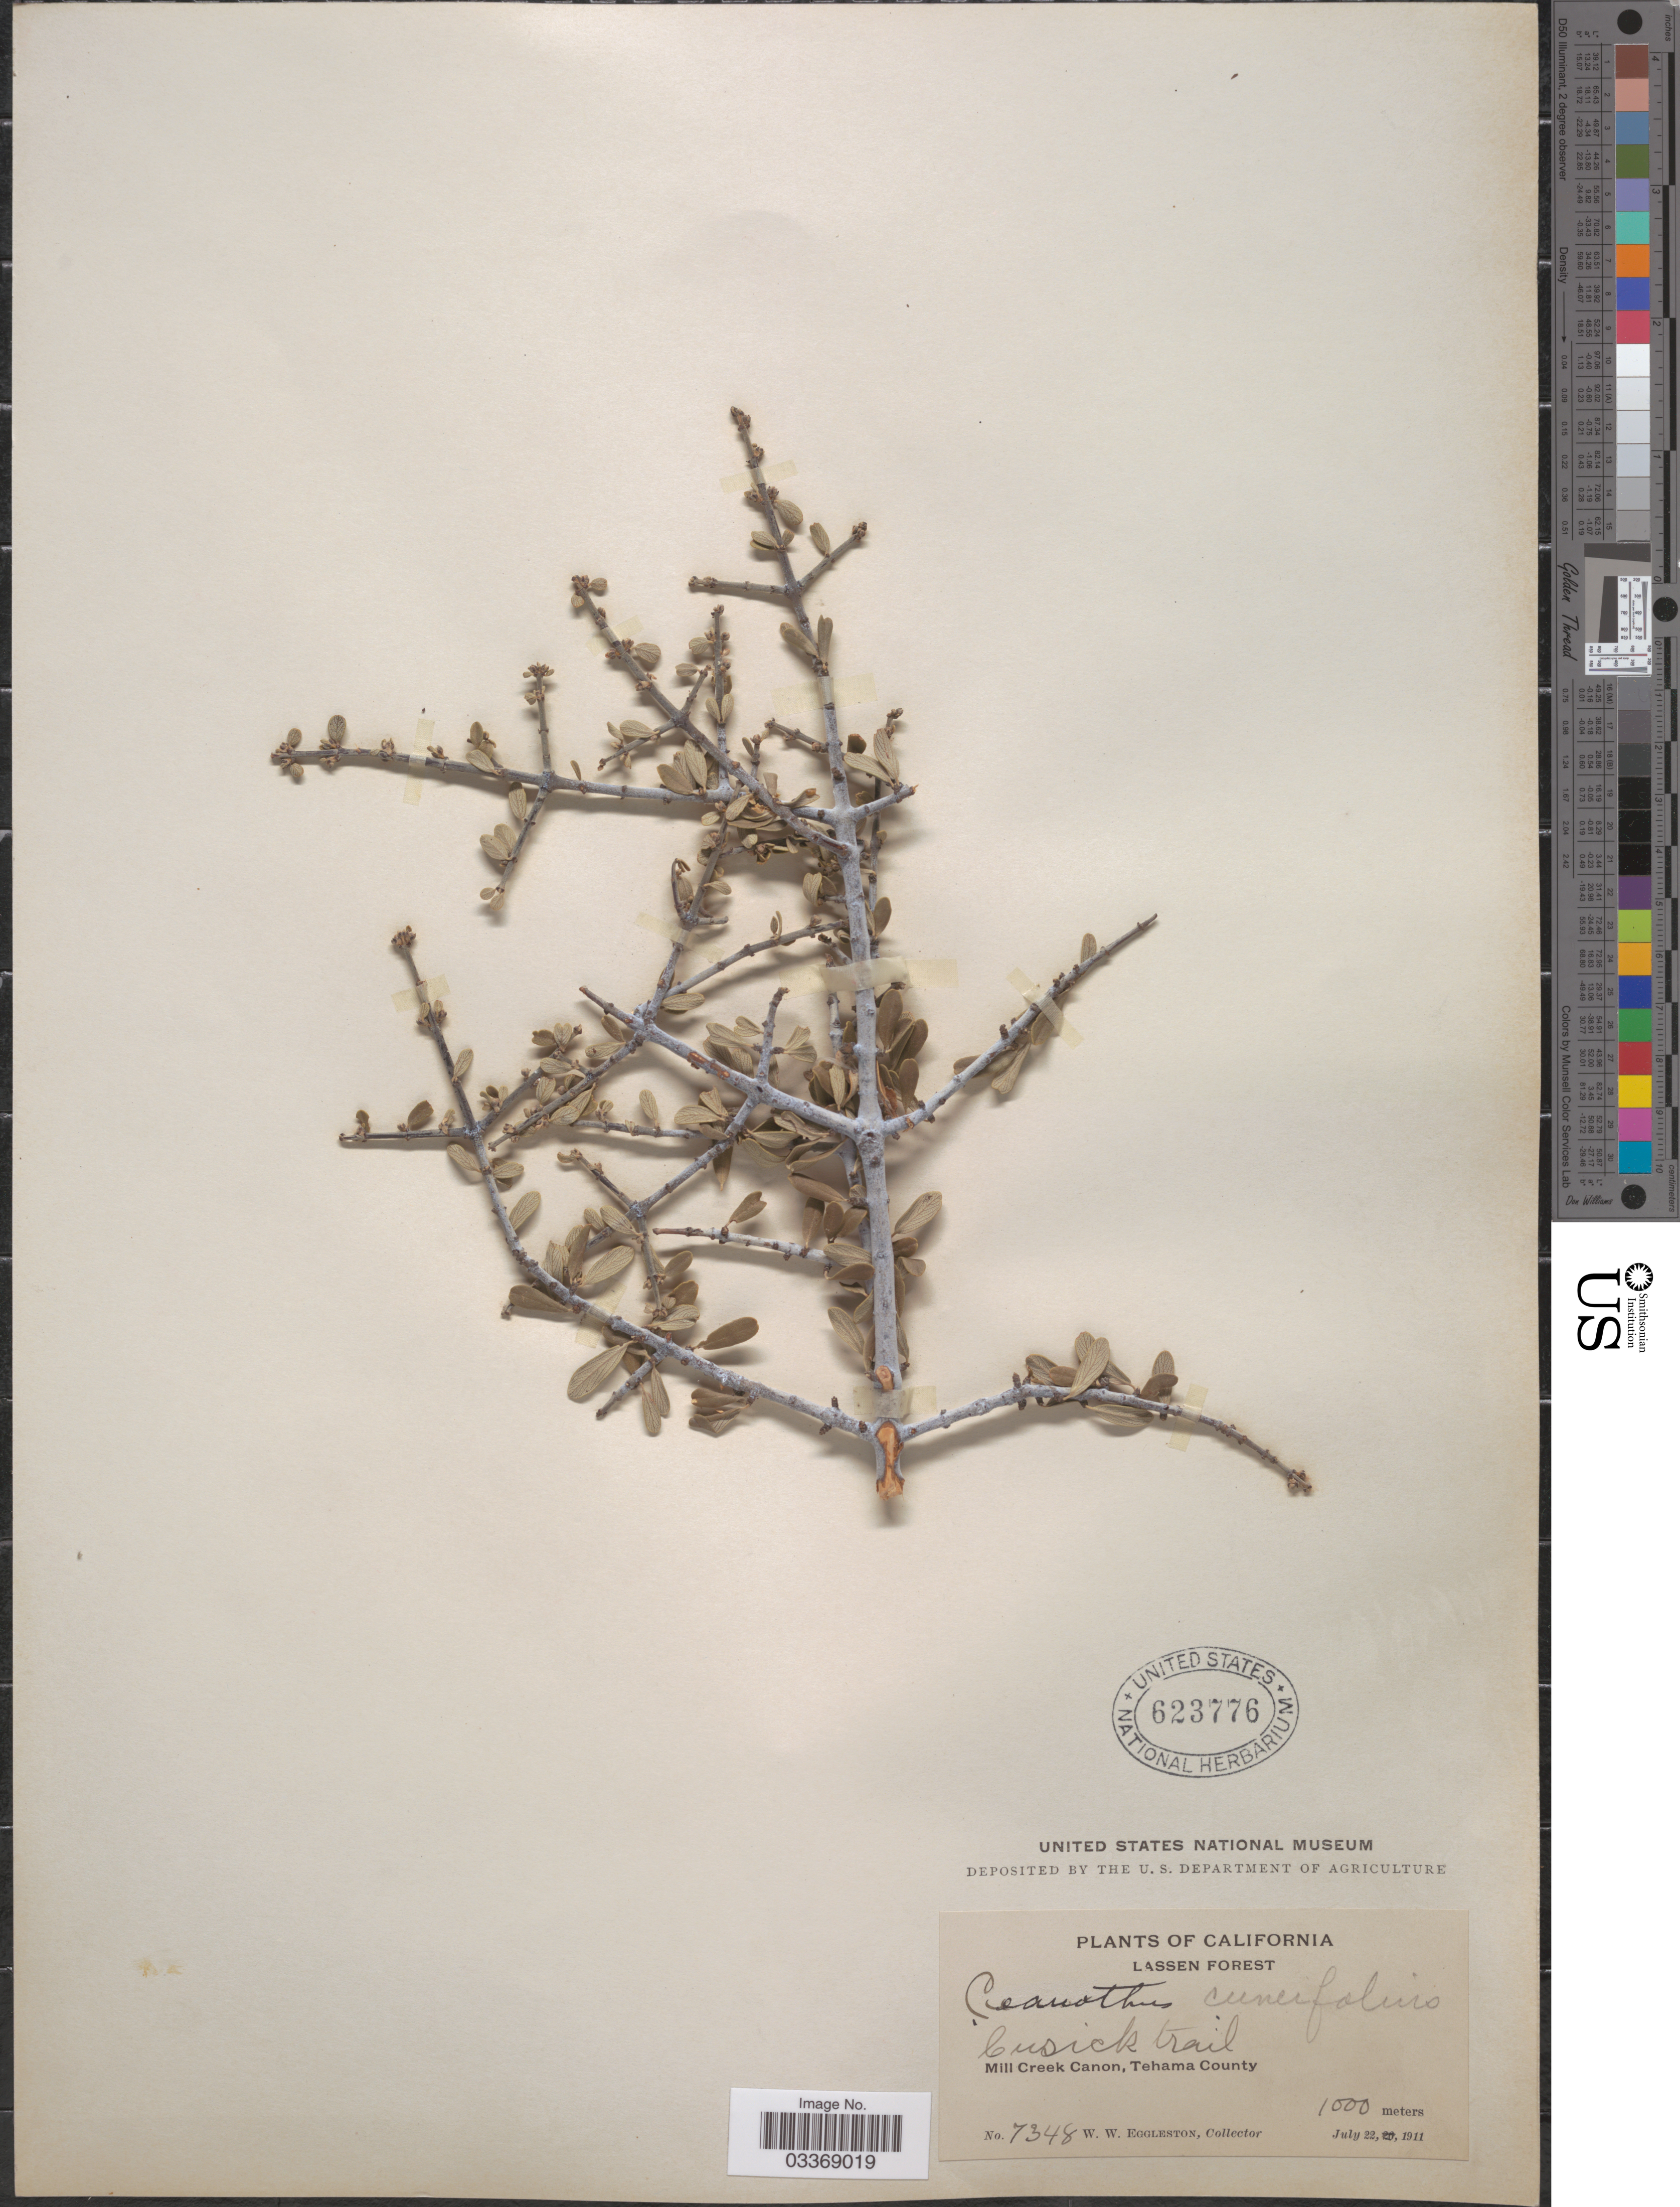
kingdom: Plantae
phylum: Tracheophyta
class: Magnoliopsida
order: Rosales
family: Rhamnaceae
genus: Ceanothus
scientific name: Ceanothus cuneatus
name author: (Hook.) Nutt.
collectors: W. W. Eggleston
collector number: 7348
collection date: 1911-07-22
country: United States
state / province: California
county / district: Tehama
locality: Lassen Forest. Cusick trail. Mill Creek Canon, Tehama County.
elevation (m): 1000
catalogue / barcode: US 623776